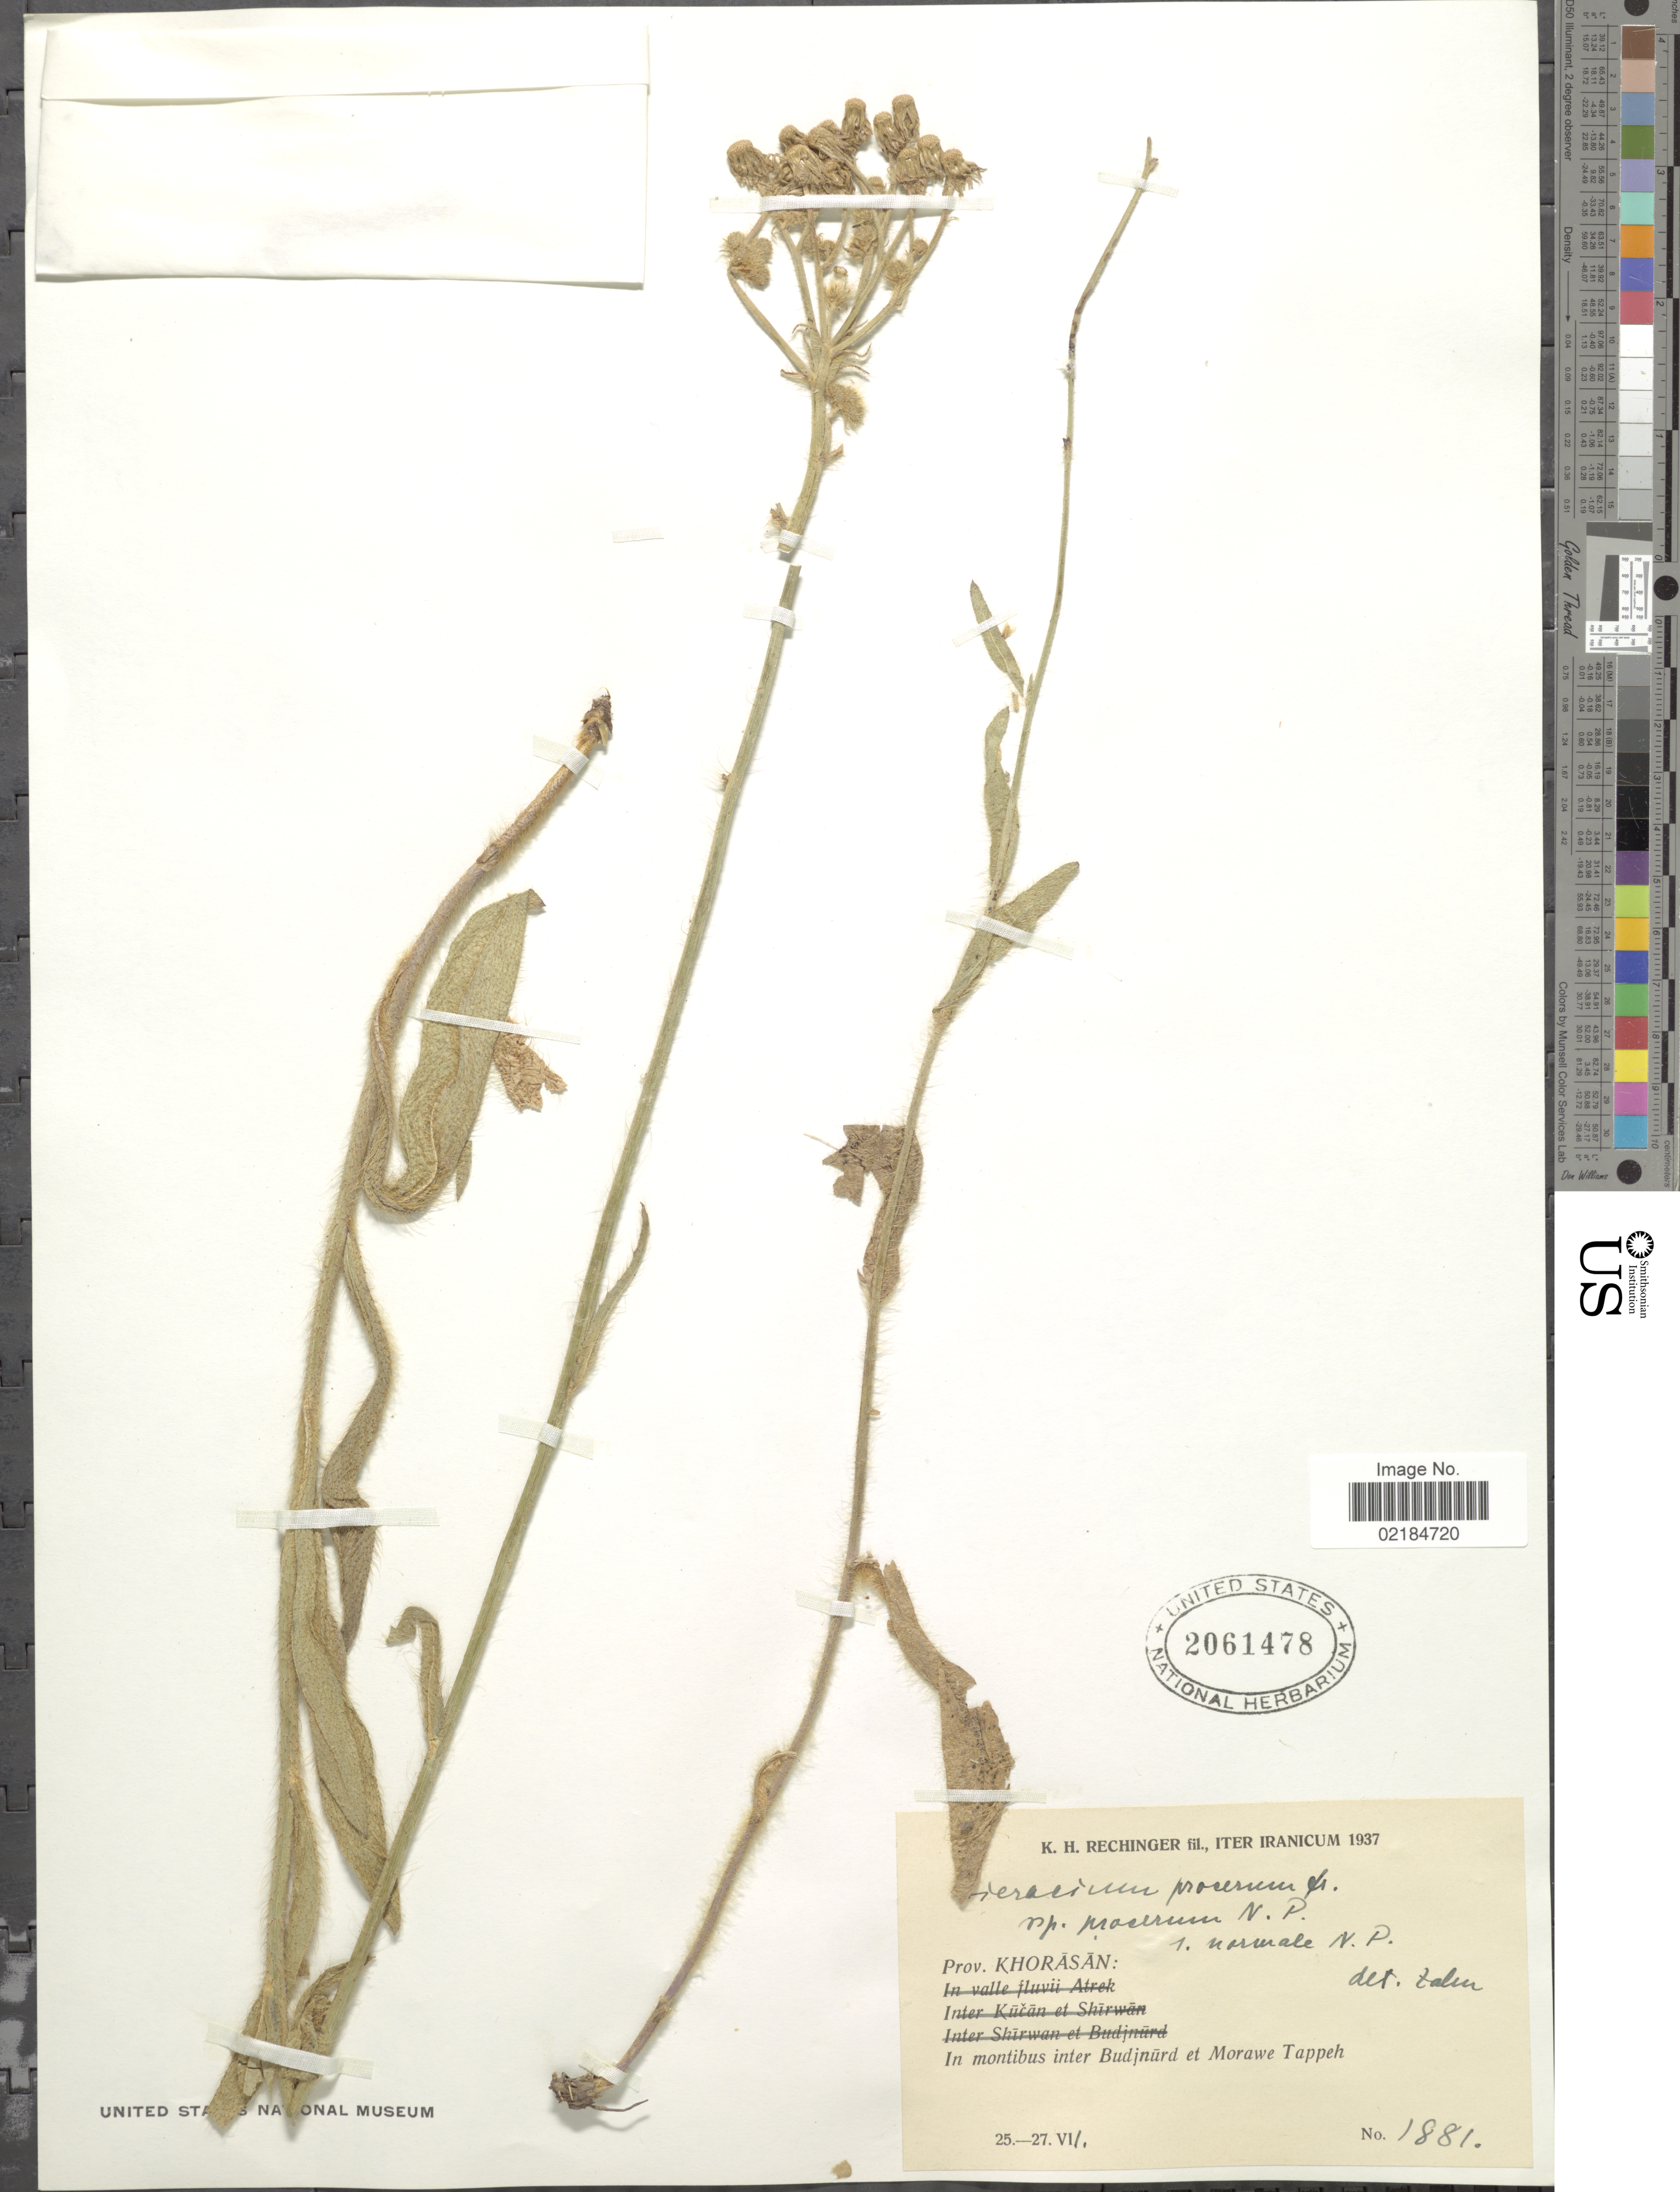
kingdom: Plantae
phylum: Tracheophyta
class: Magnoliopsida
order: Asterales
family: Asteraceae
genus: Pilosella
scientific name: Pilosella procera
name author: (Fr.) F.W. Schultz & Sch. Bip.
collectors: K. H. Rechinger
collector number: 1881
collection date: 1937-07-25/1937-07-27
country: Iran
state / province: Khorasan [obsolete]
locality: In montibus inter budnurd et Morawe Tappeh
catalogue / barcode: US 2061478